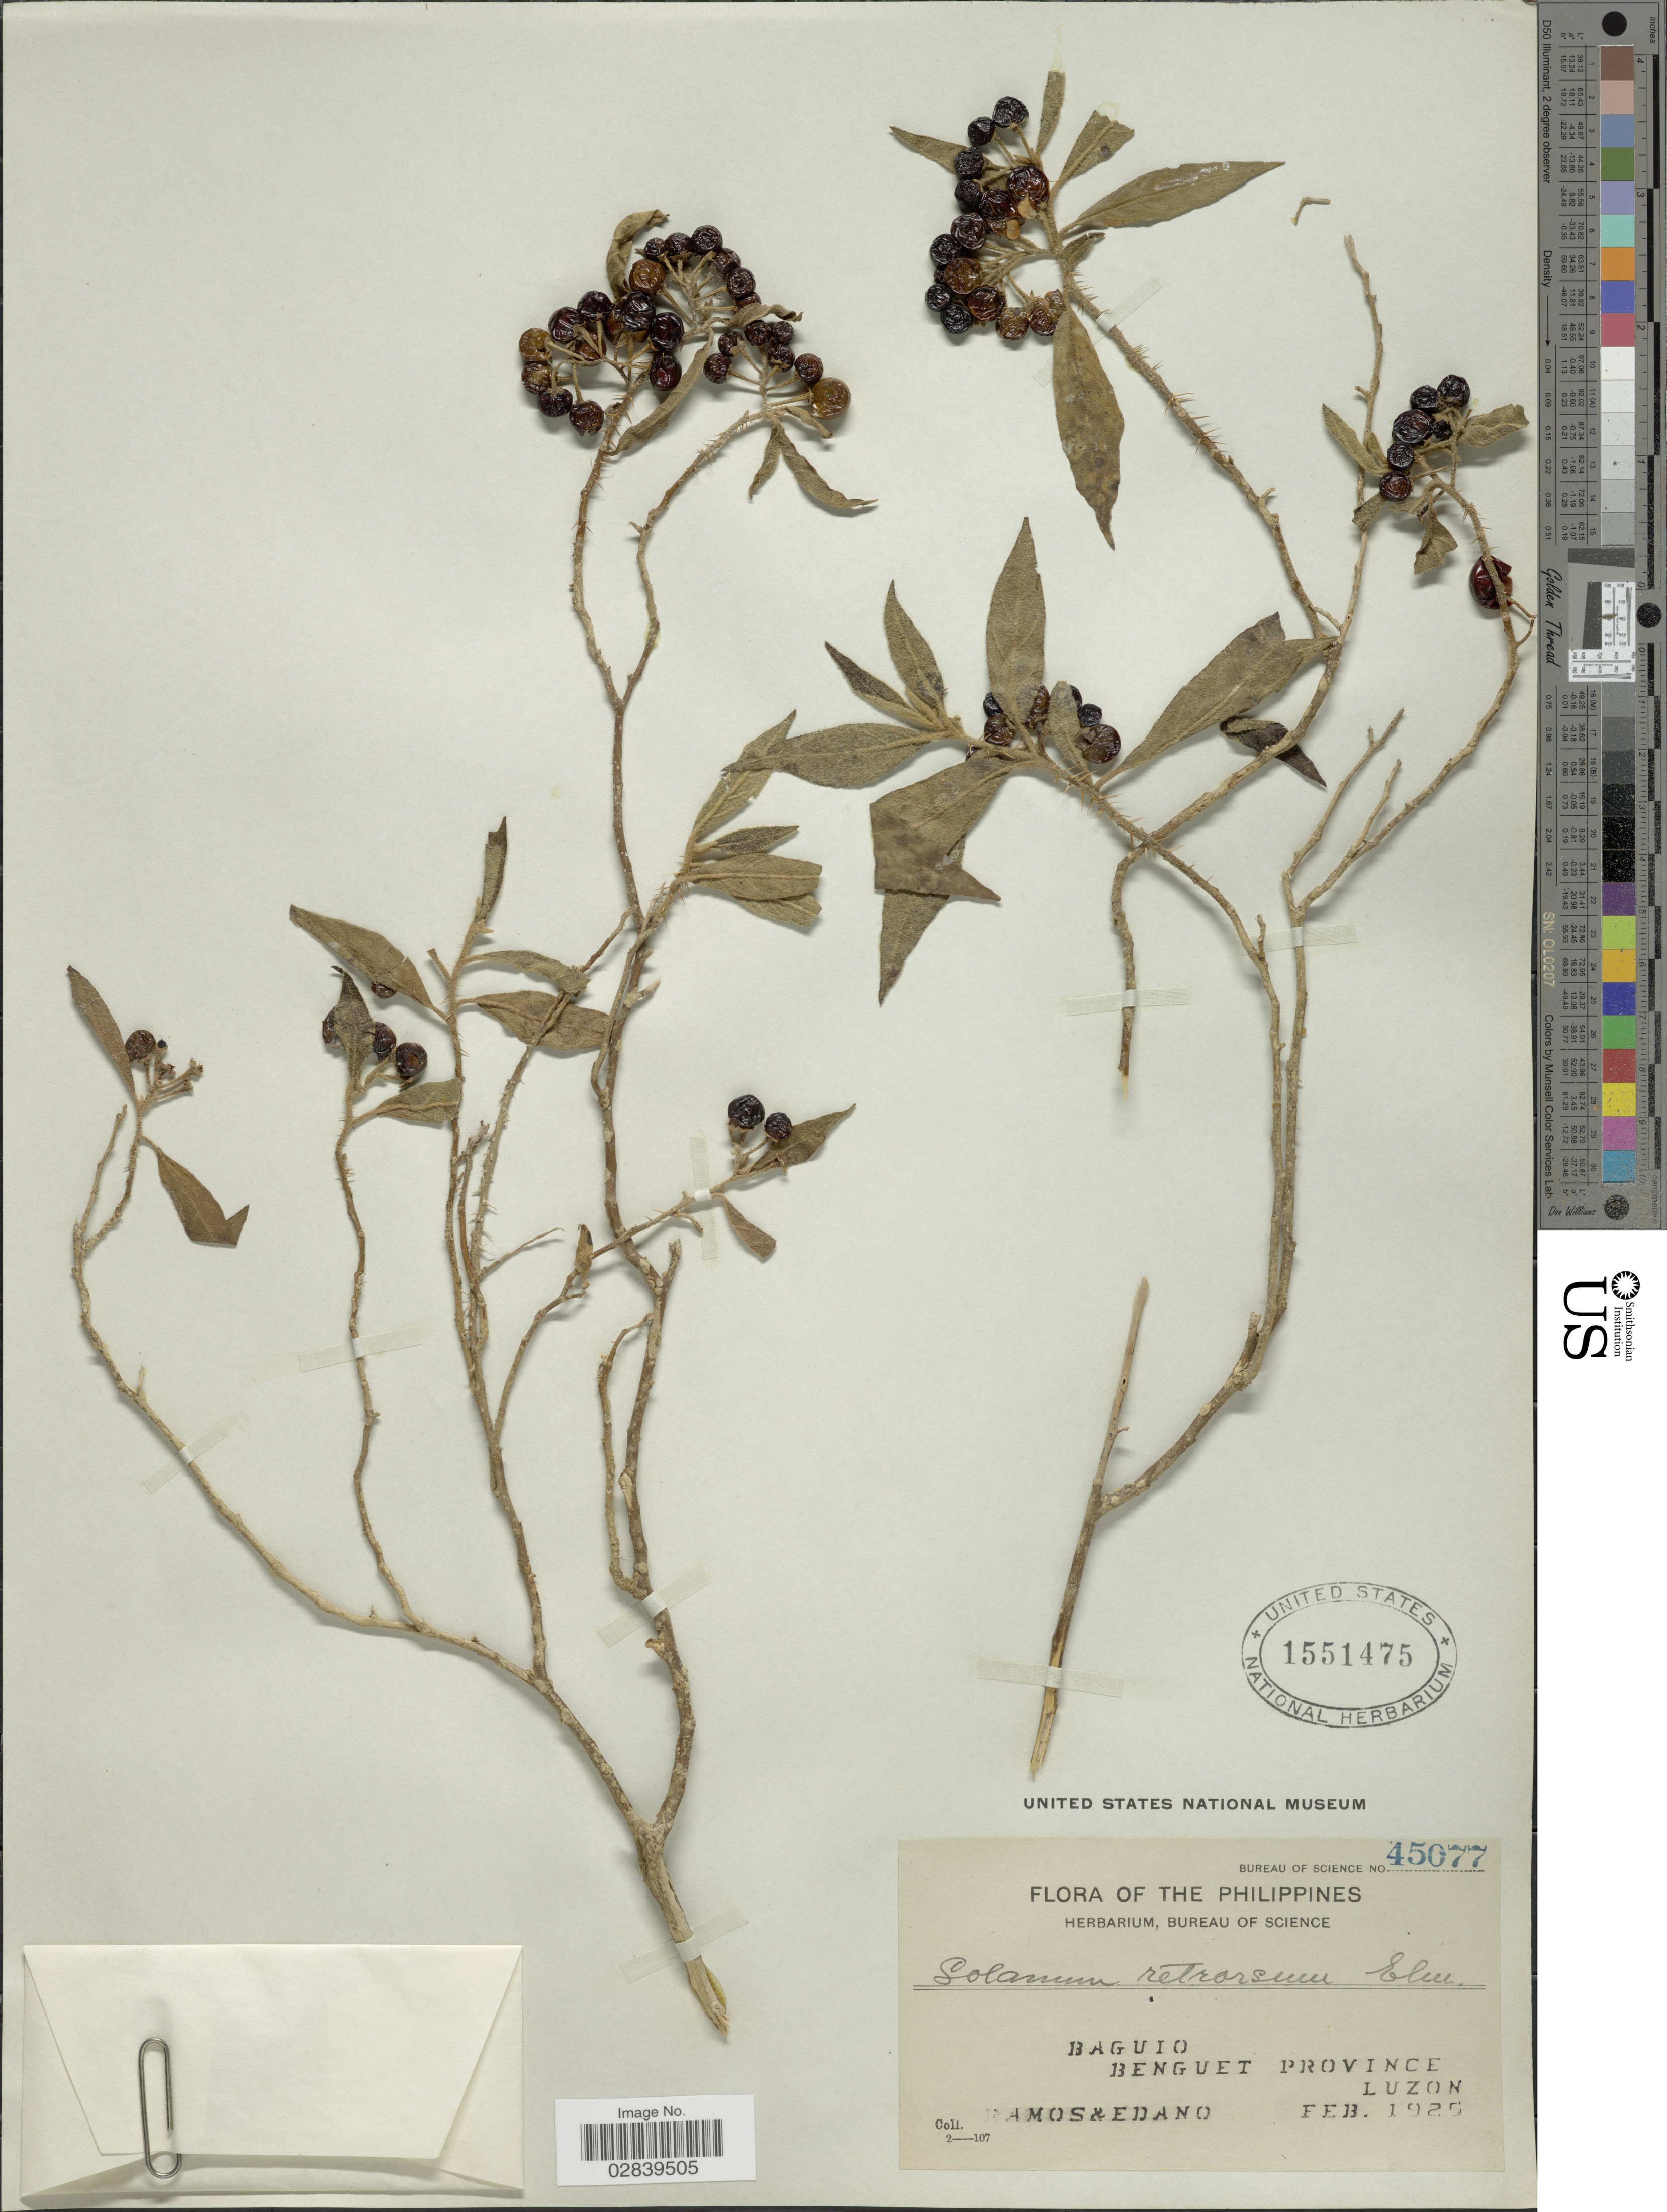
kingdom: Plantae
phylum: Tracheophyta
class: Magnoliopsida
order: Solanales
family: Solanaceae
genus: Solanum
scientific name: Solanum retrorsum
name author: Elmer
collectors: -. Ramos & -. Edano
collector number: Bureau of Science 45077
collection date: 1925-02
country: Philippines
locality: Baguio, Benguet Province, Luzon.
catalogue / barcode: US 1551475